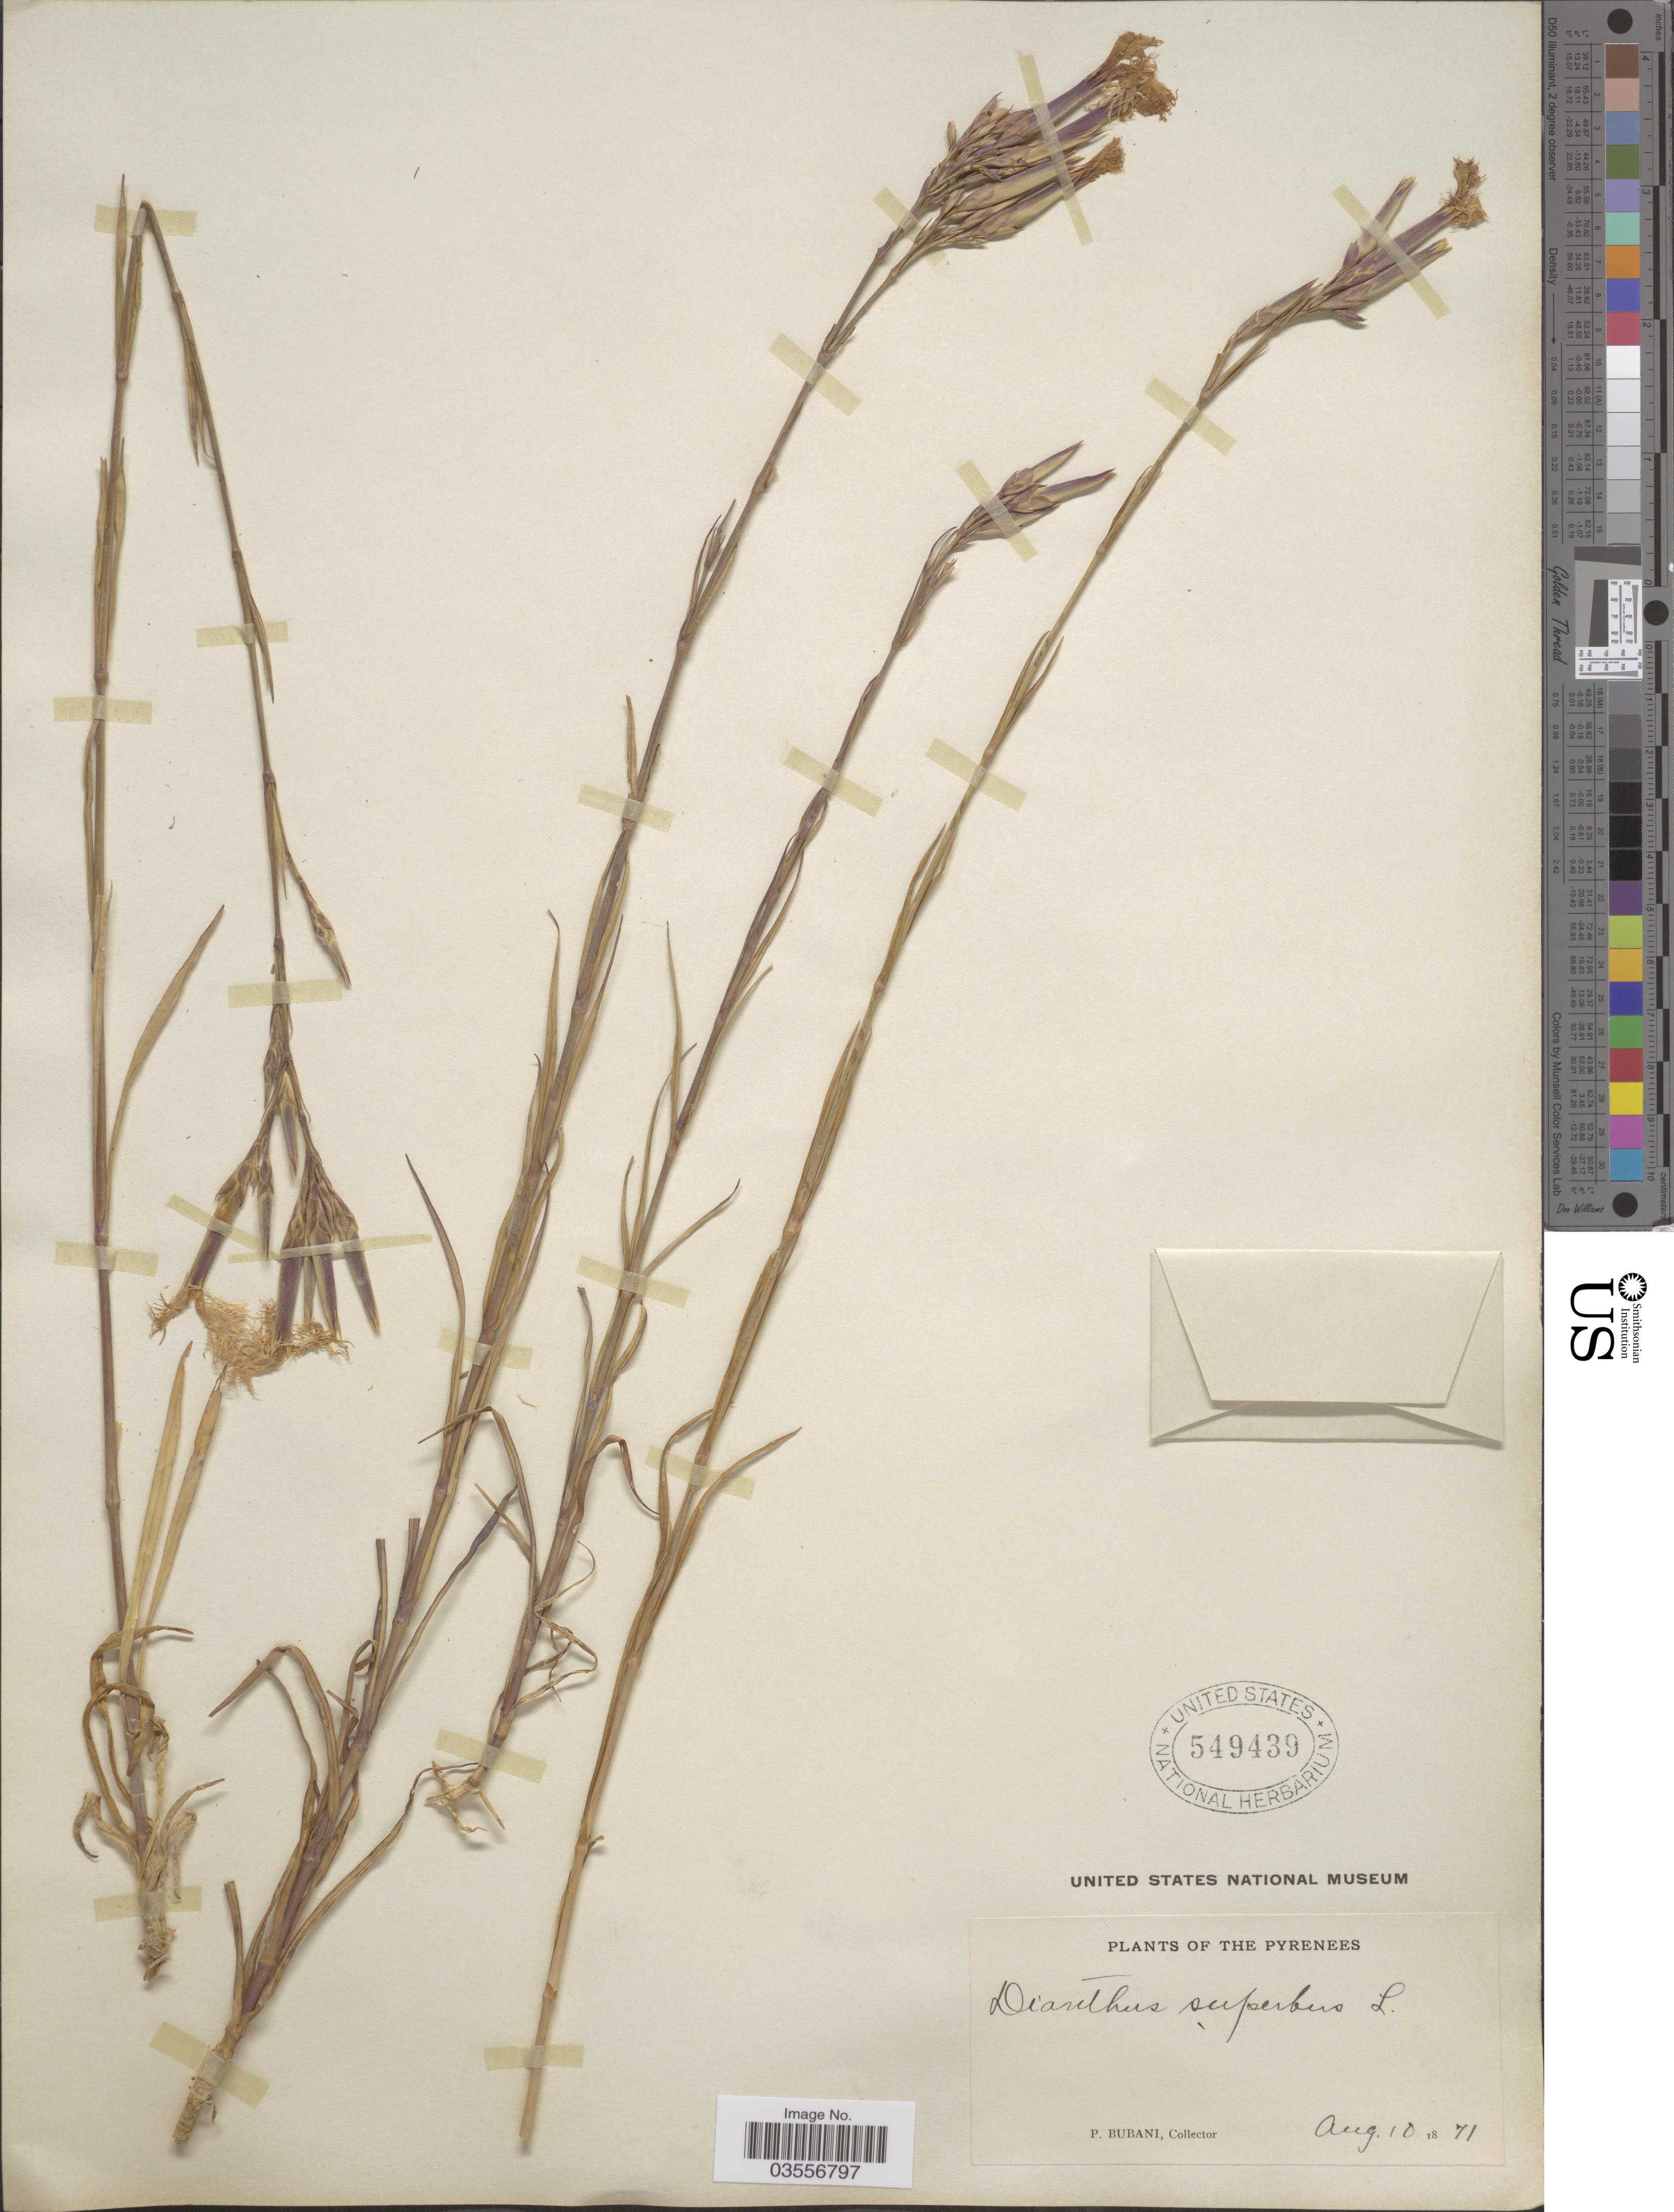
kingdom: Plantae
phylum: Tracheophyta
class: Magnoliopsida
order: Caryophyllales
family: Caryophyllaceae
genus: Dianthus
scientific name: Dianthus superbus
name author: L.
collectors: P. Bubani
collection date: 1871-08-10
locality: The Pyrenees.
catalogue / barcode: US 549439